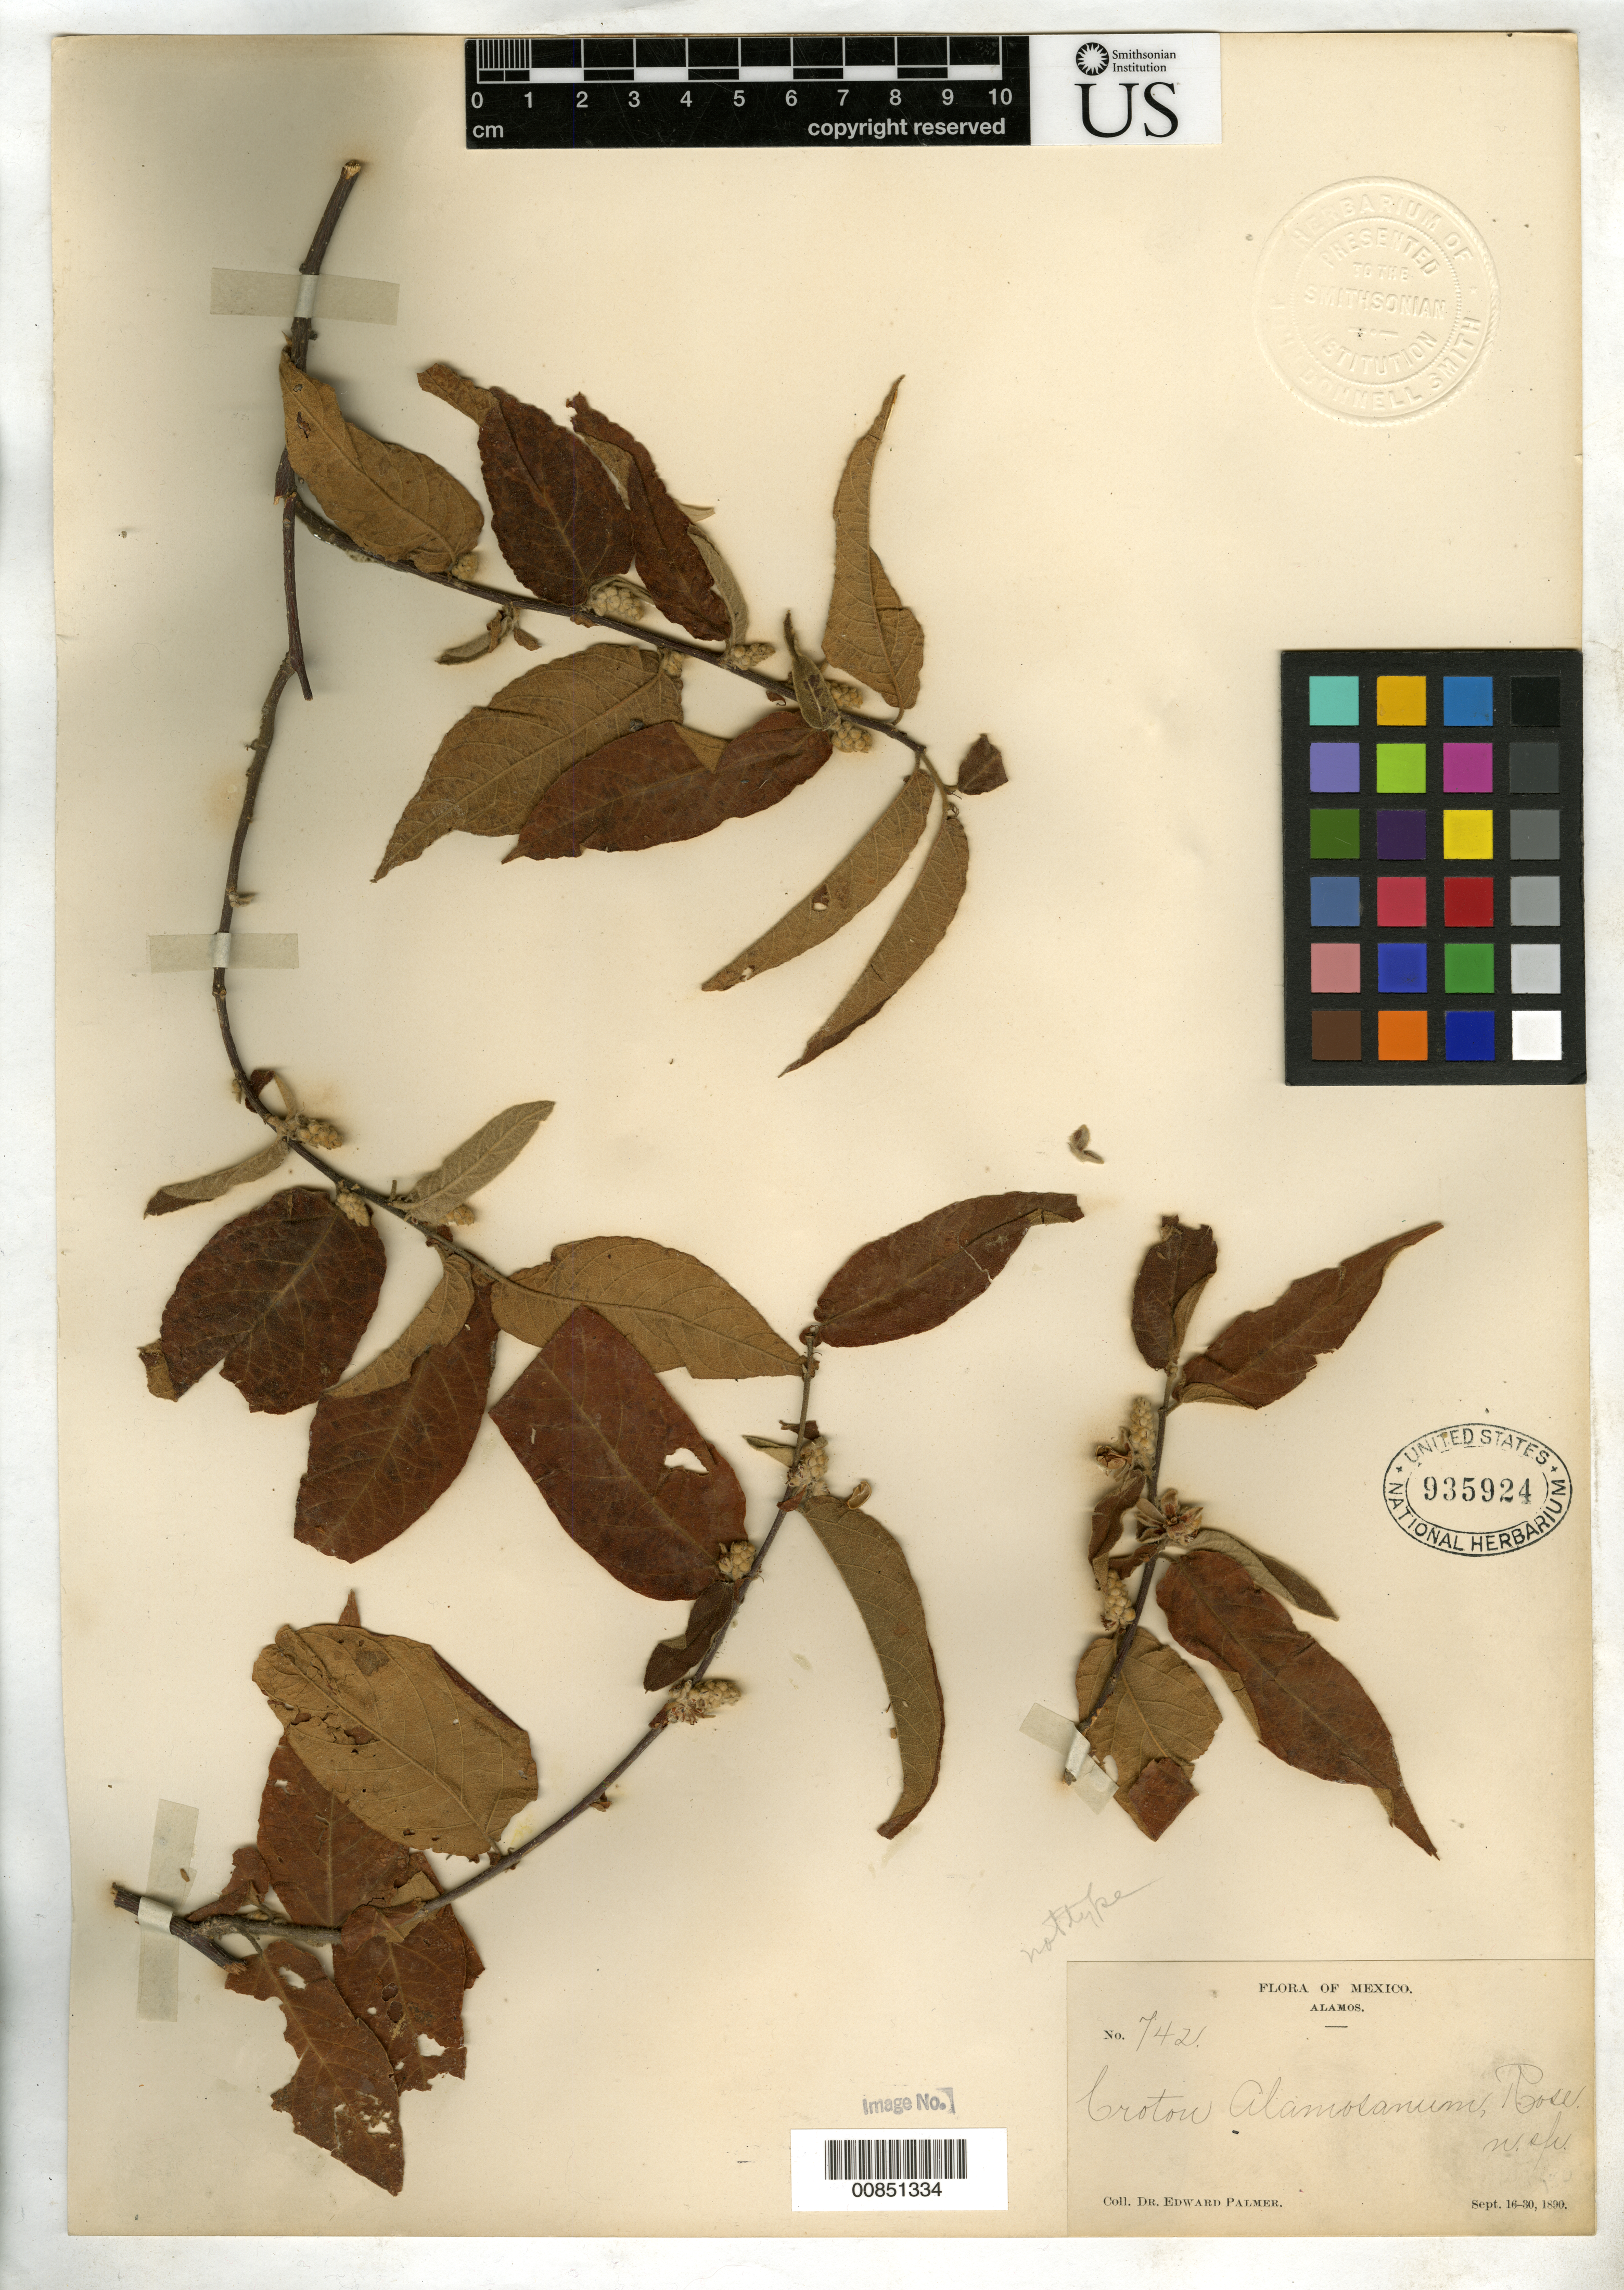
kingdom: Plantae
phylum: Tracheophyta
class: Magnoliopsida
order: Malpighiales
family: Euphorbiaceae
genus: Croton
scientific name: Croton alamosanus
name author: Rose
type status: Lectotype; Syntype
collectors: E. Palmer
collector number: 742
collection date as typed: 16 Sep 1890 to 30 Sep 1890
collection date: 1890-09-16/1890-09-30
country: Mexico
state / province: Sonora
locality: Alamos, Sonora.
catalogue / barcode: US 935924